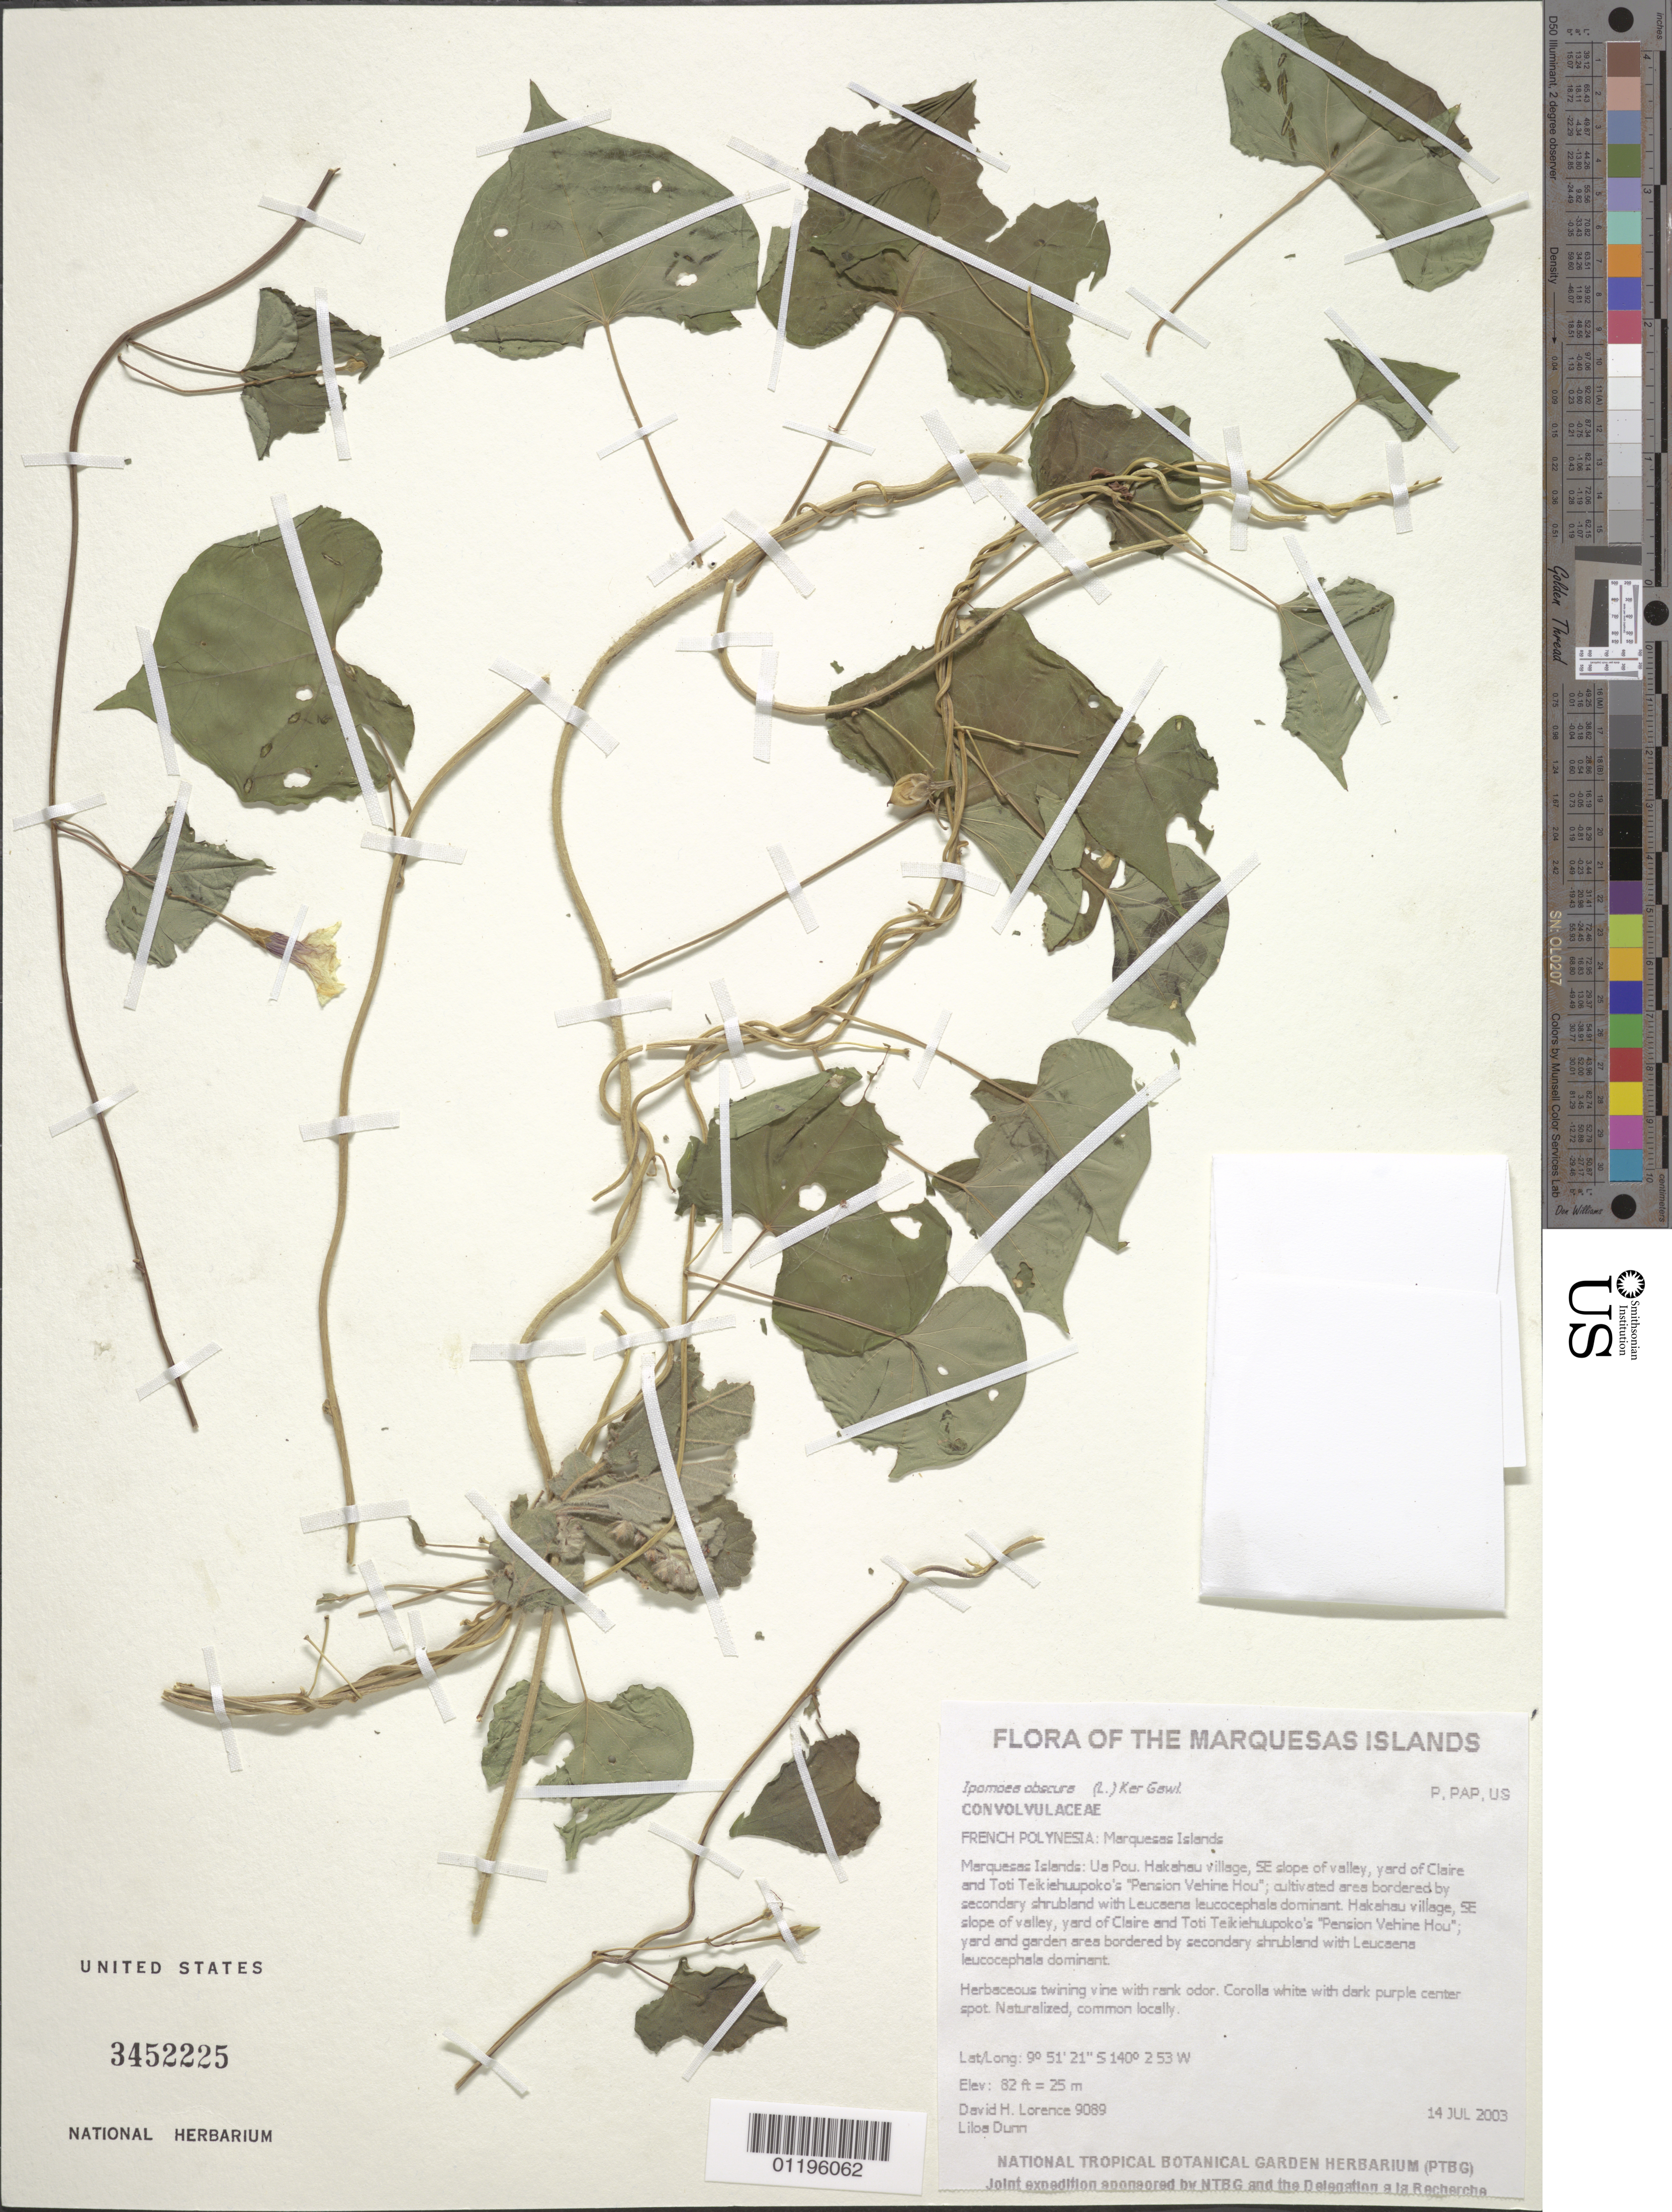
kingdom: Plantae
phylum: Tracheophyta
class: Magnoliopsida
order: Solanales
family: Convolvulaceae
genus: Ipomoea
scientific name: Ipomoea obscura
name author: (L.) Ker Gawl.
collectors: D. Lorence & L. Dunn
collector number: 9089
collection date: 2003-07-14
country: French Polynesia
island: Ua Pou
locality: Hakahau village, SE slope of valley, yard of Claire and Toti Teikiehuupoko's "Pension Vehine Hou"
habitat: Cultivated area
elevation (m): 25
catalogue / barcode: US 3452225